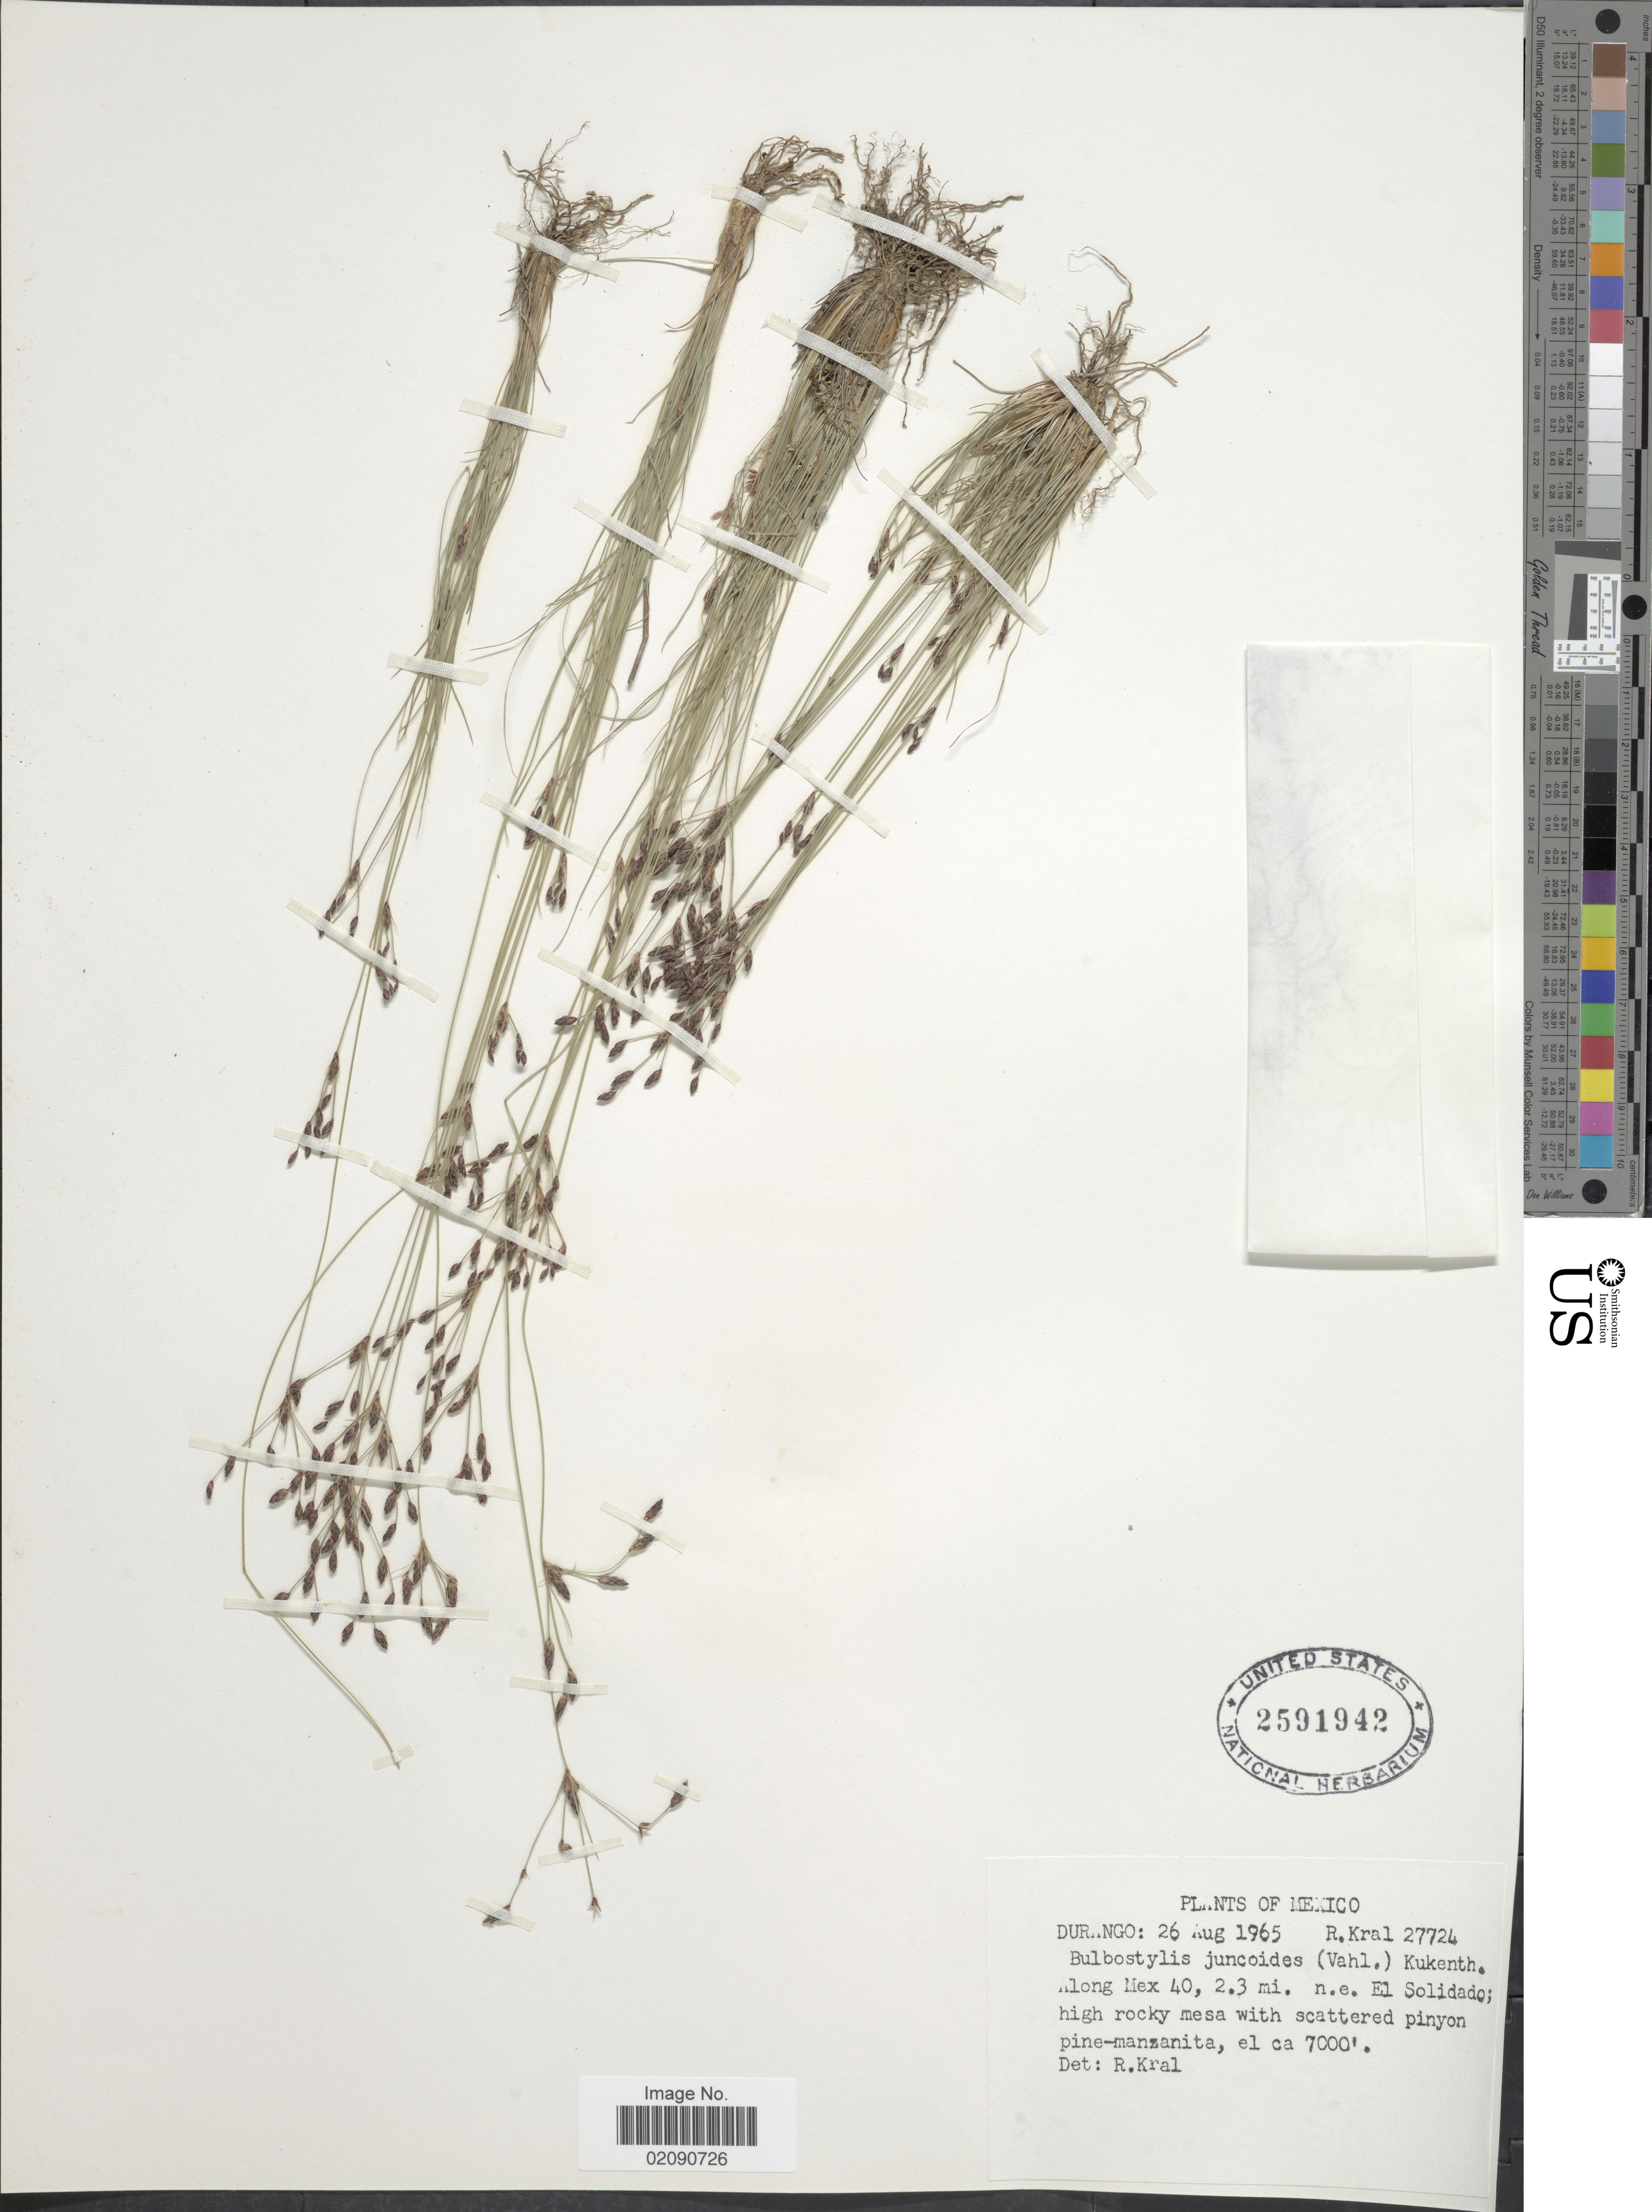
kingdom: Plantae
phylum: Tracheophyta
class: Liliopsida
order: Poales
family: Cyperaceae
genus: Bulbostylis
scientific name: Bulbostylis juncoides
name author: (Vahl) Kük. ex Herter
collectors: R. Kral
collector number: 27724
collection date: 1965-08-26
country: Mexico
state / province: Durango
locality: Along Mex 40, 2.3 mi. n.e. El Solidado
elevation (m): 2134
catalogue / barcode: US 2591942